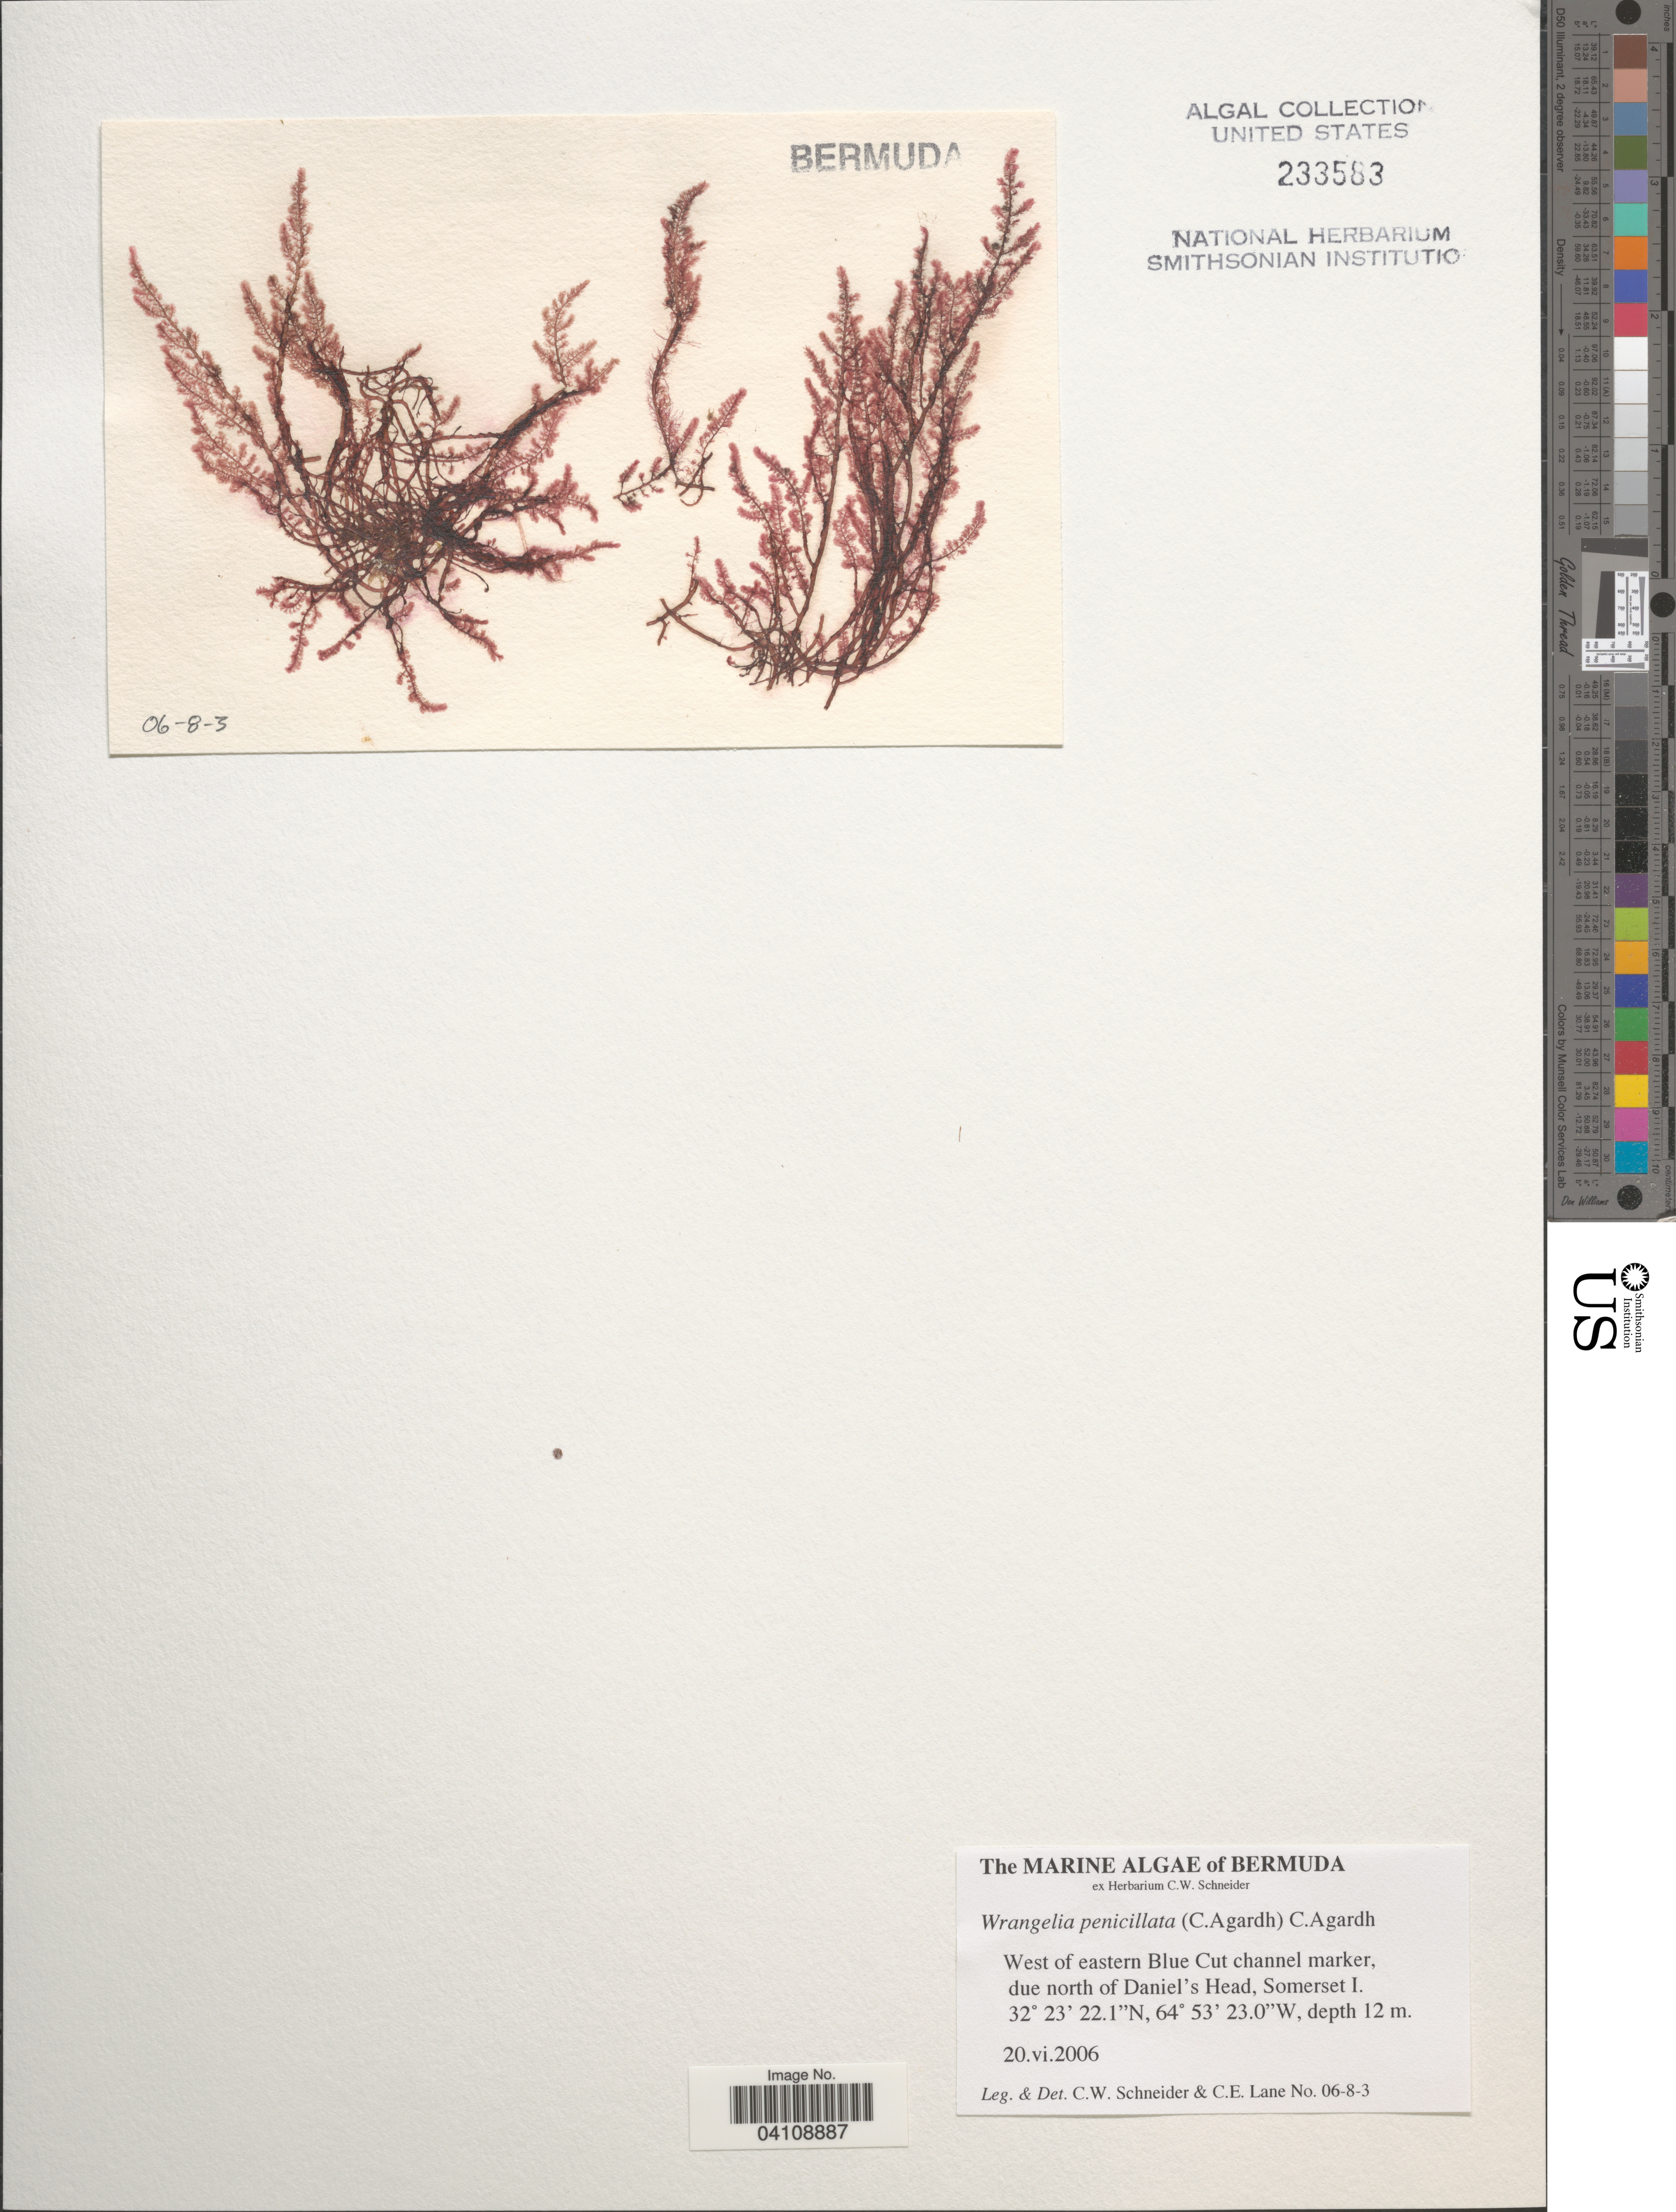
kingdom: Plantae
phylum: Rhodophyta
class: Florideophyceae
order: Ceramiales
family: Wrangeliaceae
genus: Wrangelia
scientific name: Wrangelia penicillata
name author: (C. Agardh) C. Agardh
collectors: C. W.Schneider & C. E. Lane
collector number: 06-8-3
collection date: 2006-06-20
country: Bermuda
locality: West of eastern Blue Cut channel marker, due north of Daniel's Head, Somerset I.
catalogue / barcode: US 233583